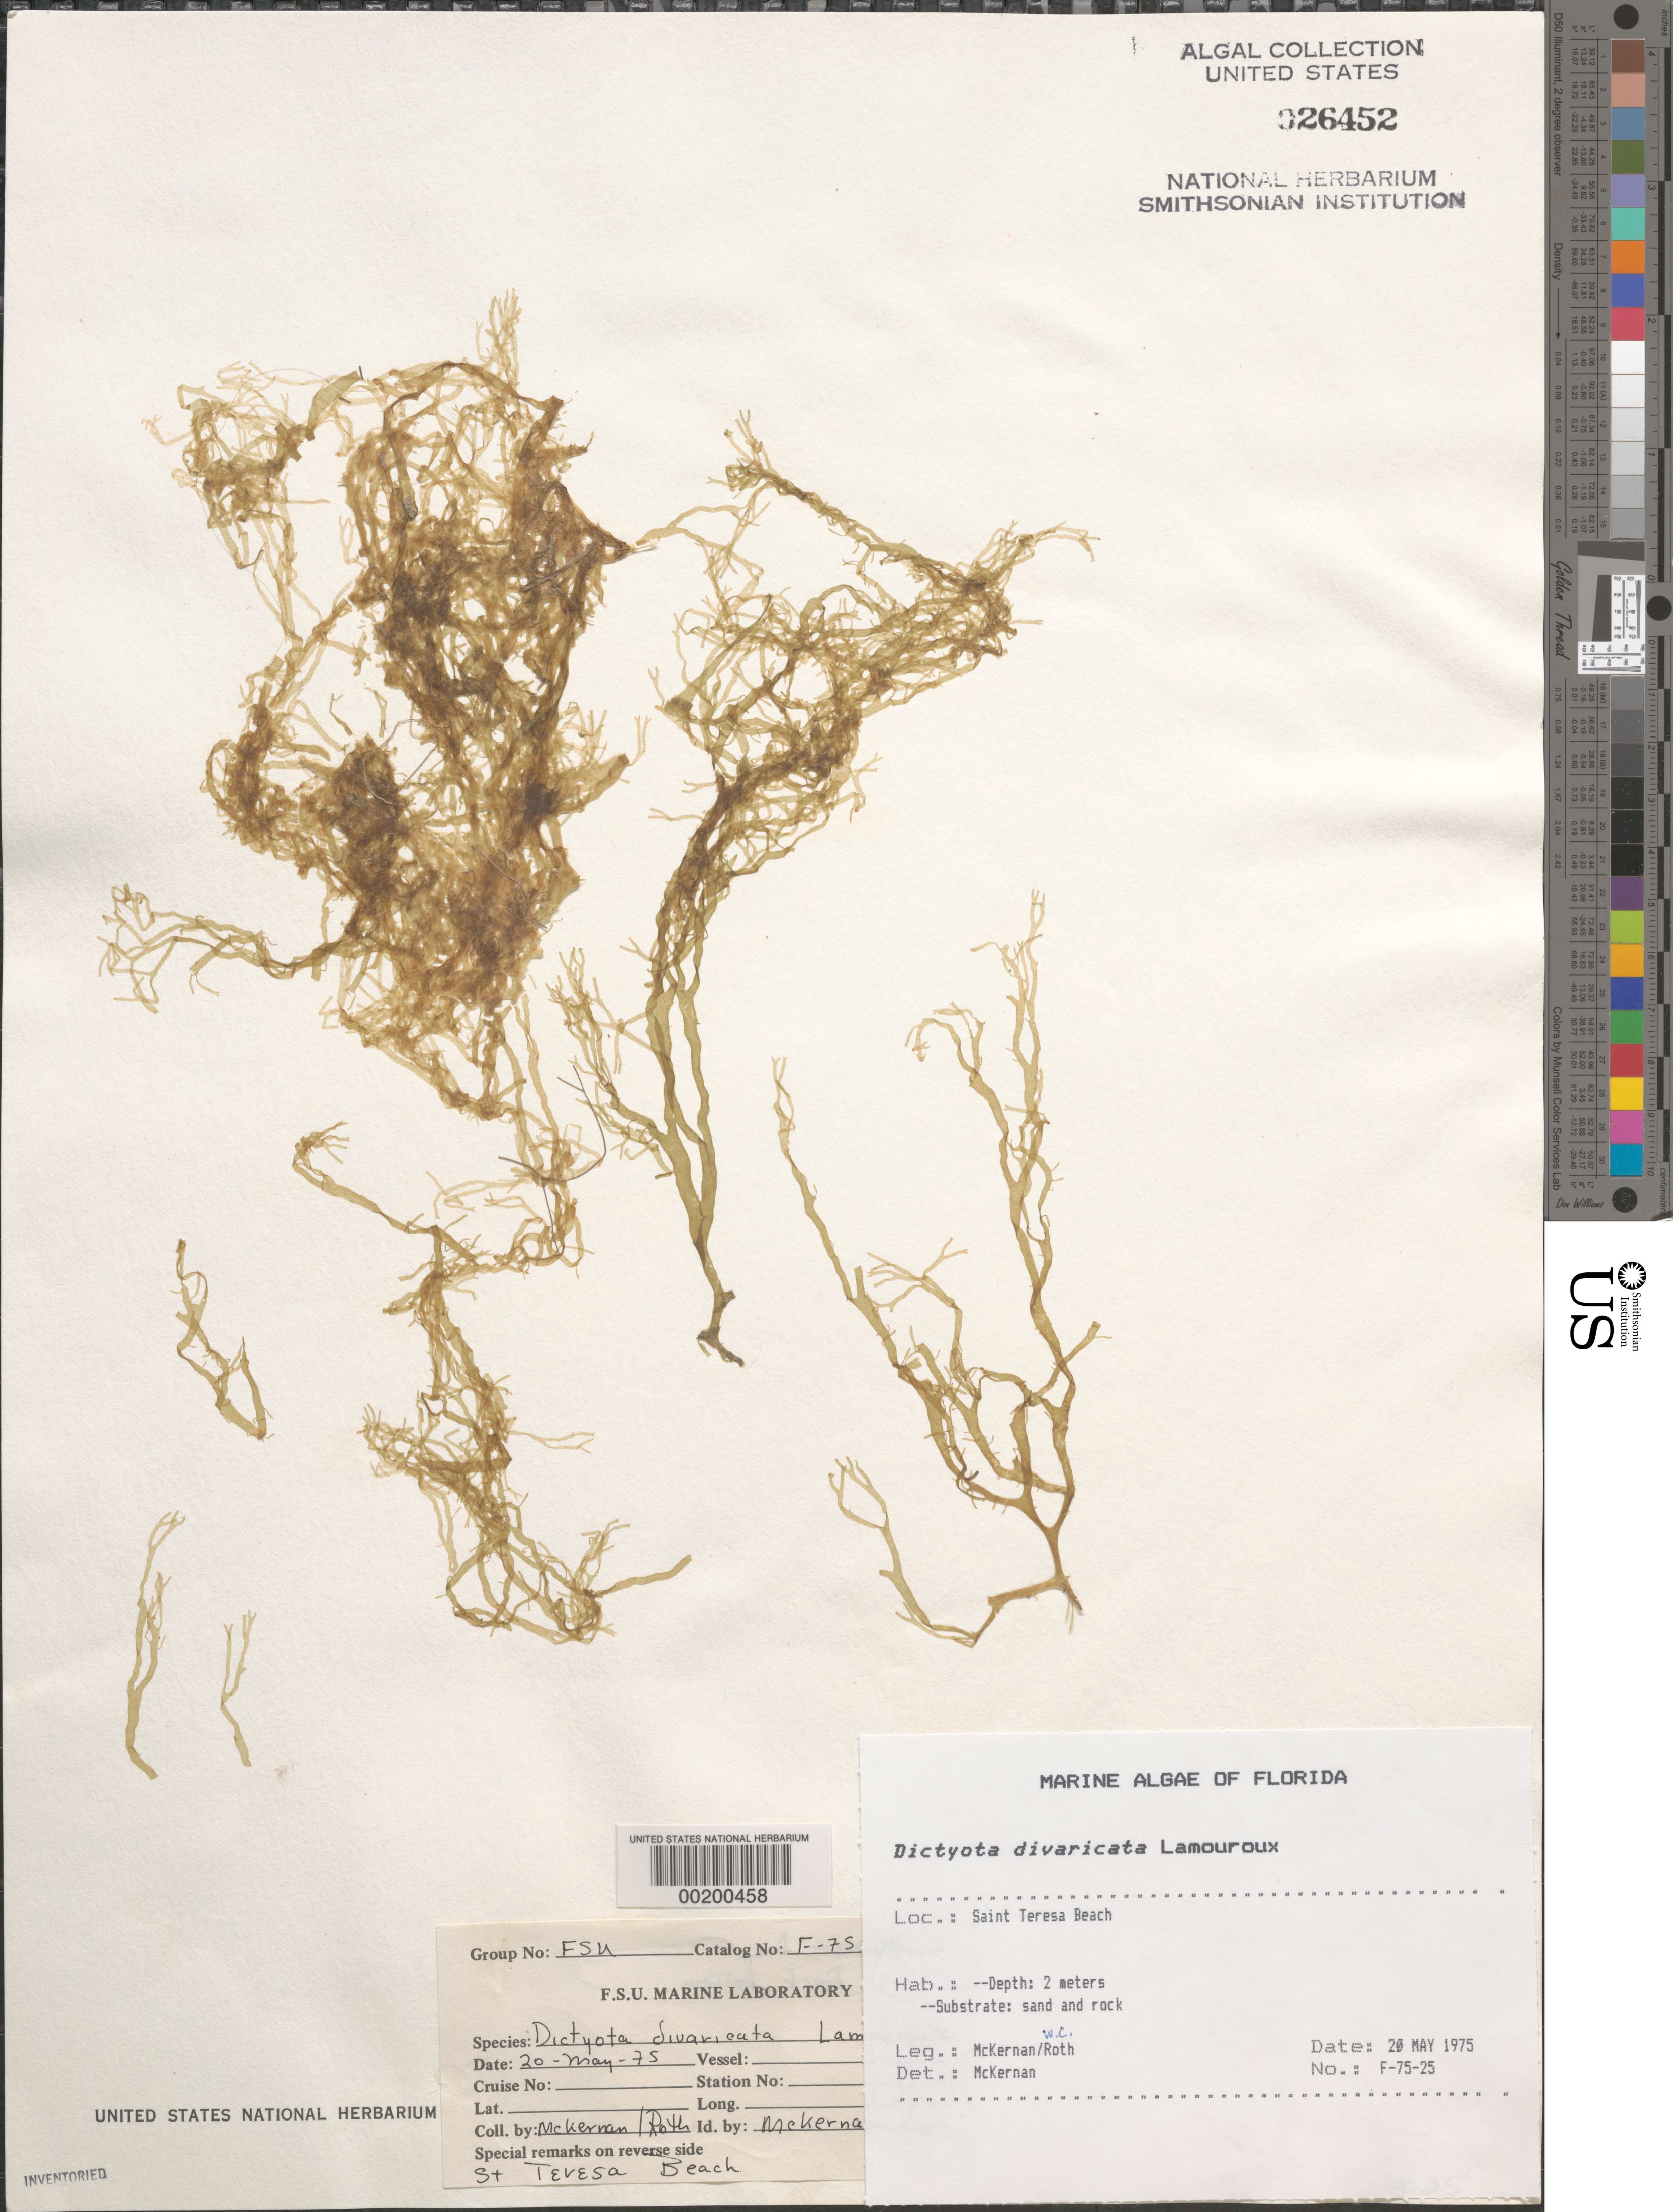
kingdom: Chromista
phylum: Ochrophyta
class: Phaeophyceae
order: Dictyotales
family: Dictyotaceae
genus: Dictyota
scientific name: Dictyota divaricata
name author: J.V.Lamouroux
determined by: McKernan, --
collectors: -. McKernan & W. C. Roth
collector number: F-75-25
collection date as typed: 20 May 1975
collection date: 1975-05-20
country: United States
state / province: Florida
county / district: Franklin County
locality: Saint Teresa Beach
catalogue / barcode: US 26452